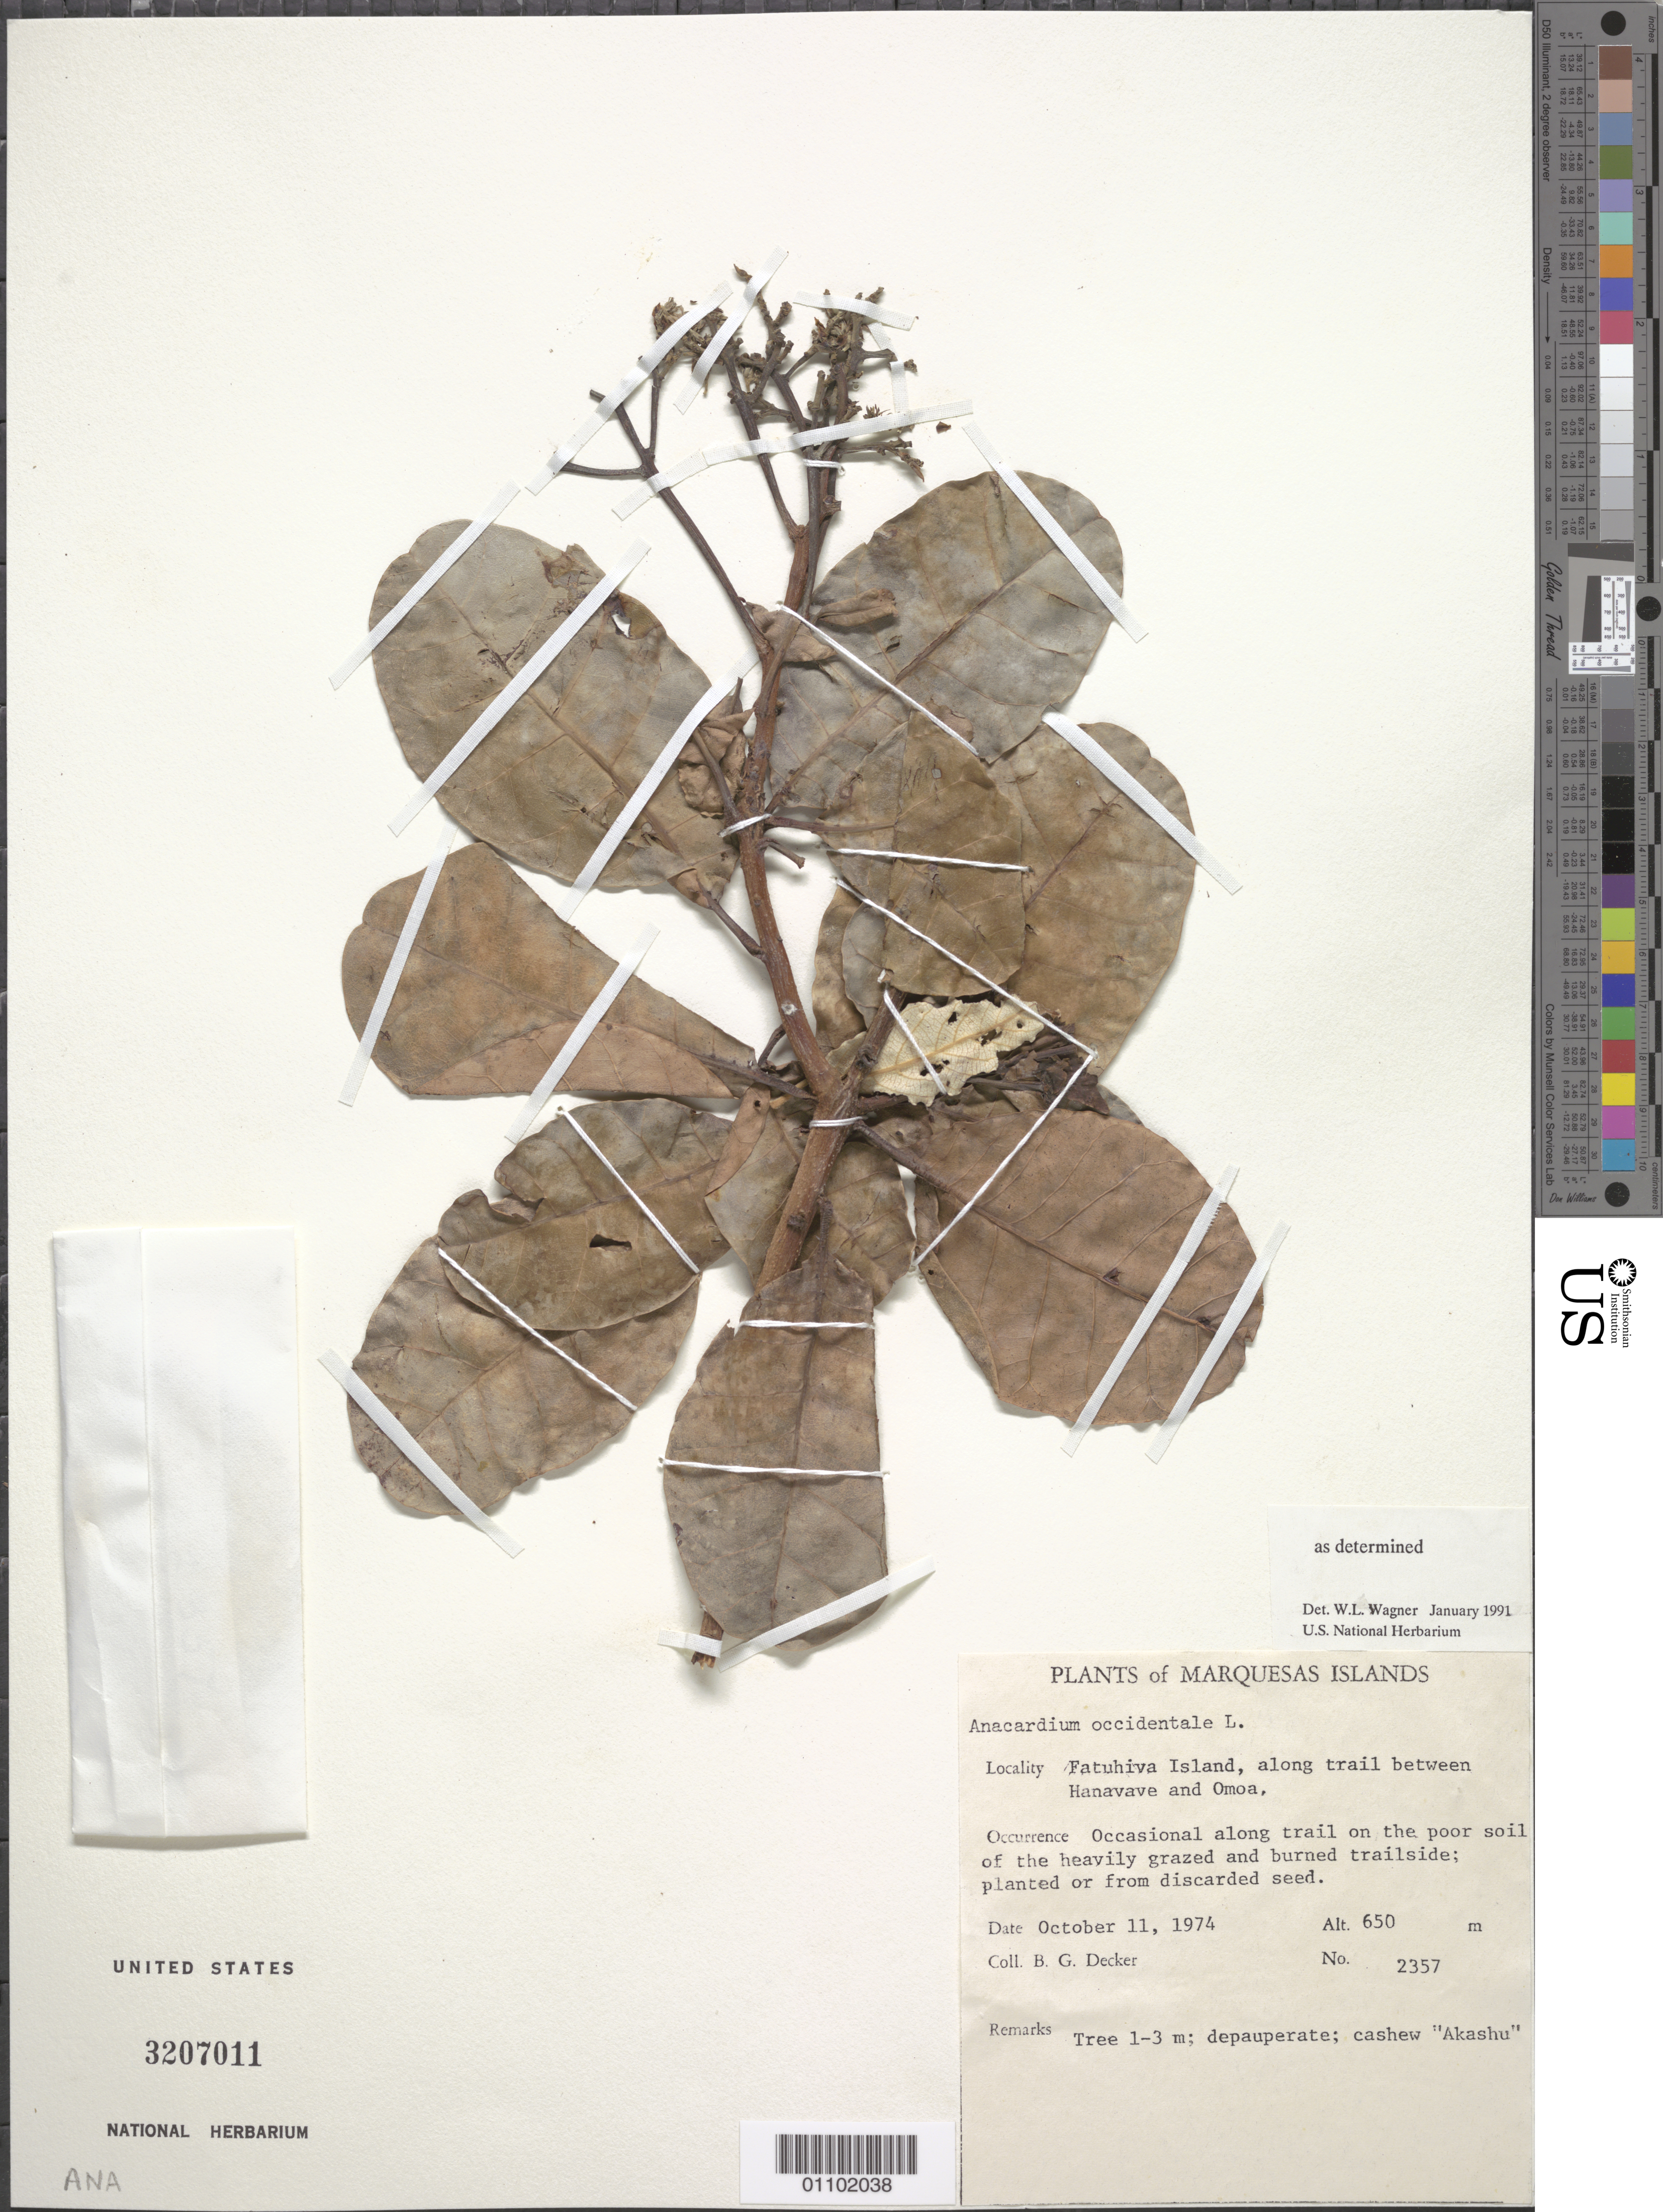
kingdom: Plantae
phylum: Tracheophyta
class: Magnoliopsida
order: Sapindales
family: Anacardiaceae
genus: Anacardium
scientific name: Anacardium occidentale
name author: L.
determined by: Wagner, W. L., (BOT), Smithsonian Institution - National Museum of Natural History (UNITED STATES)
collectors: B. G. Decker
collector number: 2357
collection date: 1974-10-11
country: French Polynesia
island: Fatu Hiva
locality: trail between Hanavave and 'Omo'a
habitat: Occasional along trail on the poor soil of the heavily grazed and burned trailside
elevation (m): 650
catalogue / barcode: US 3207011